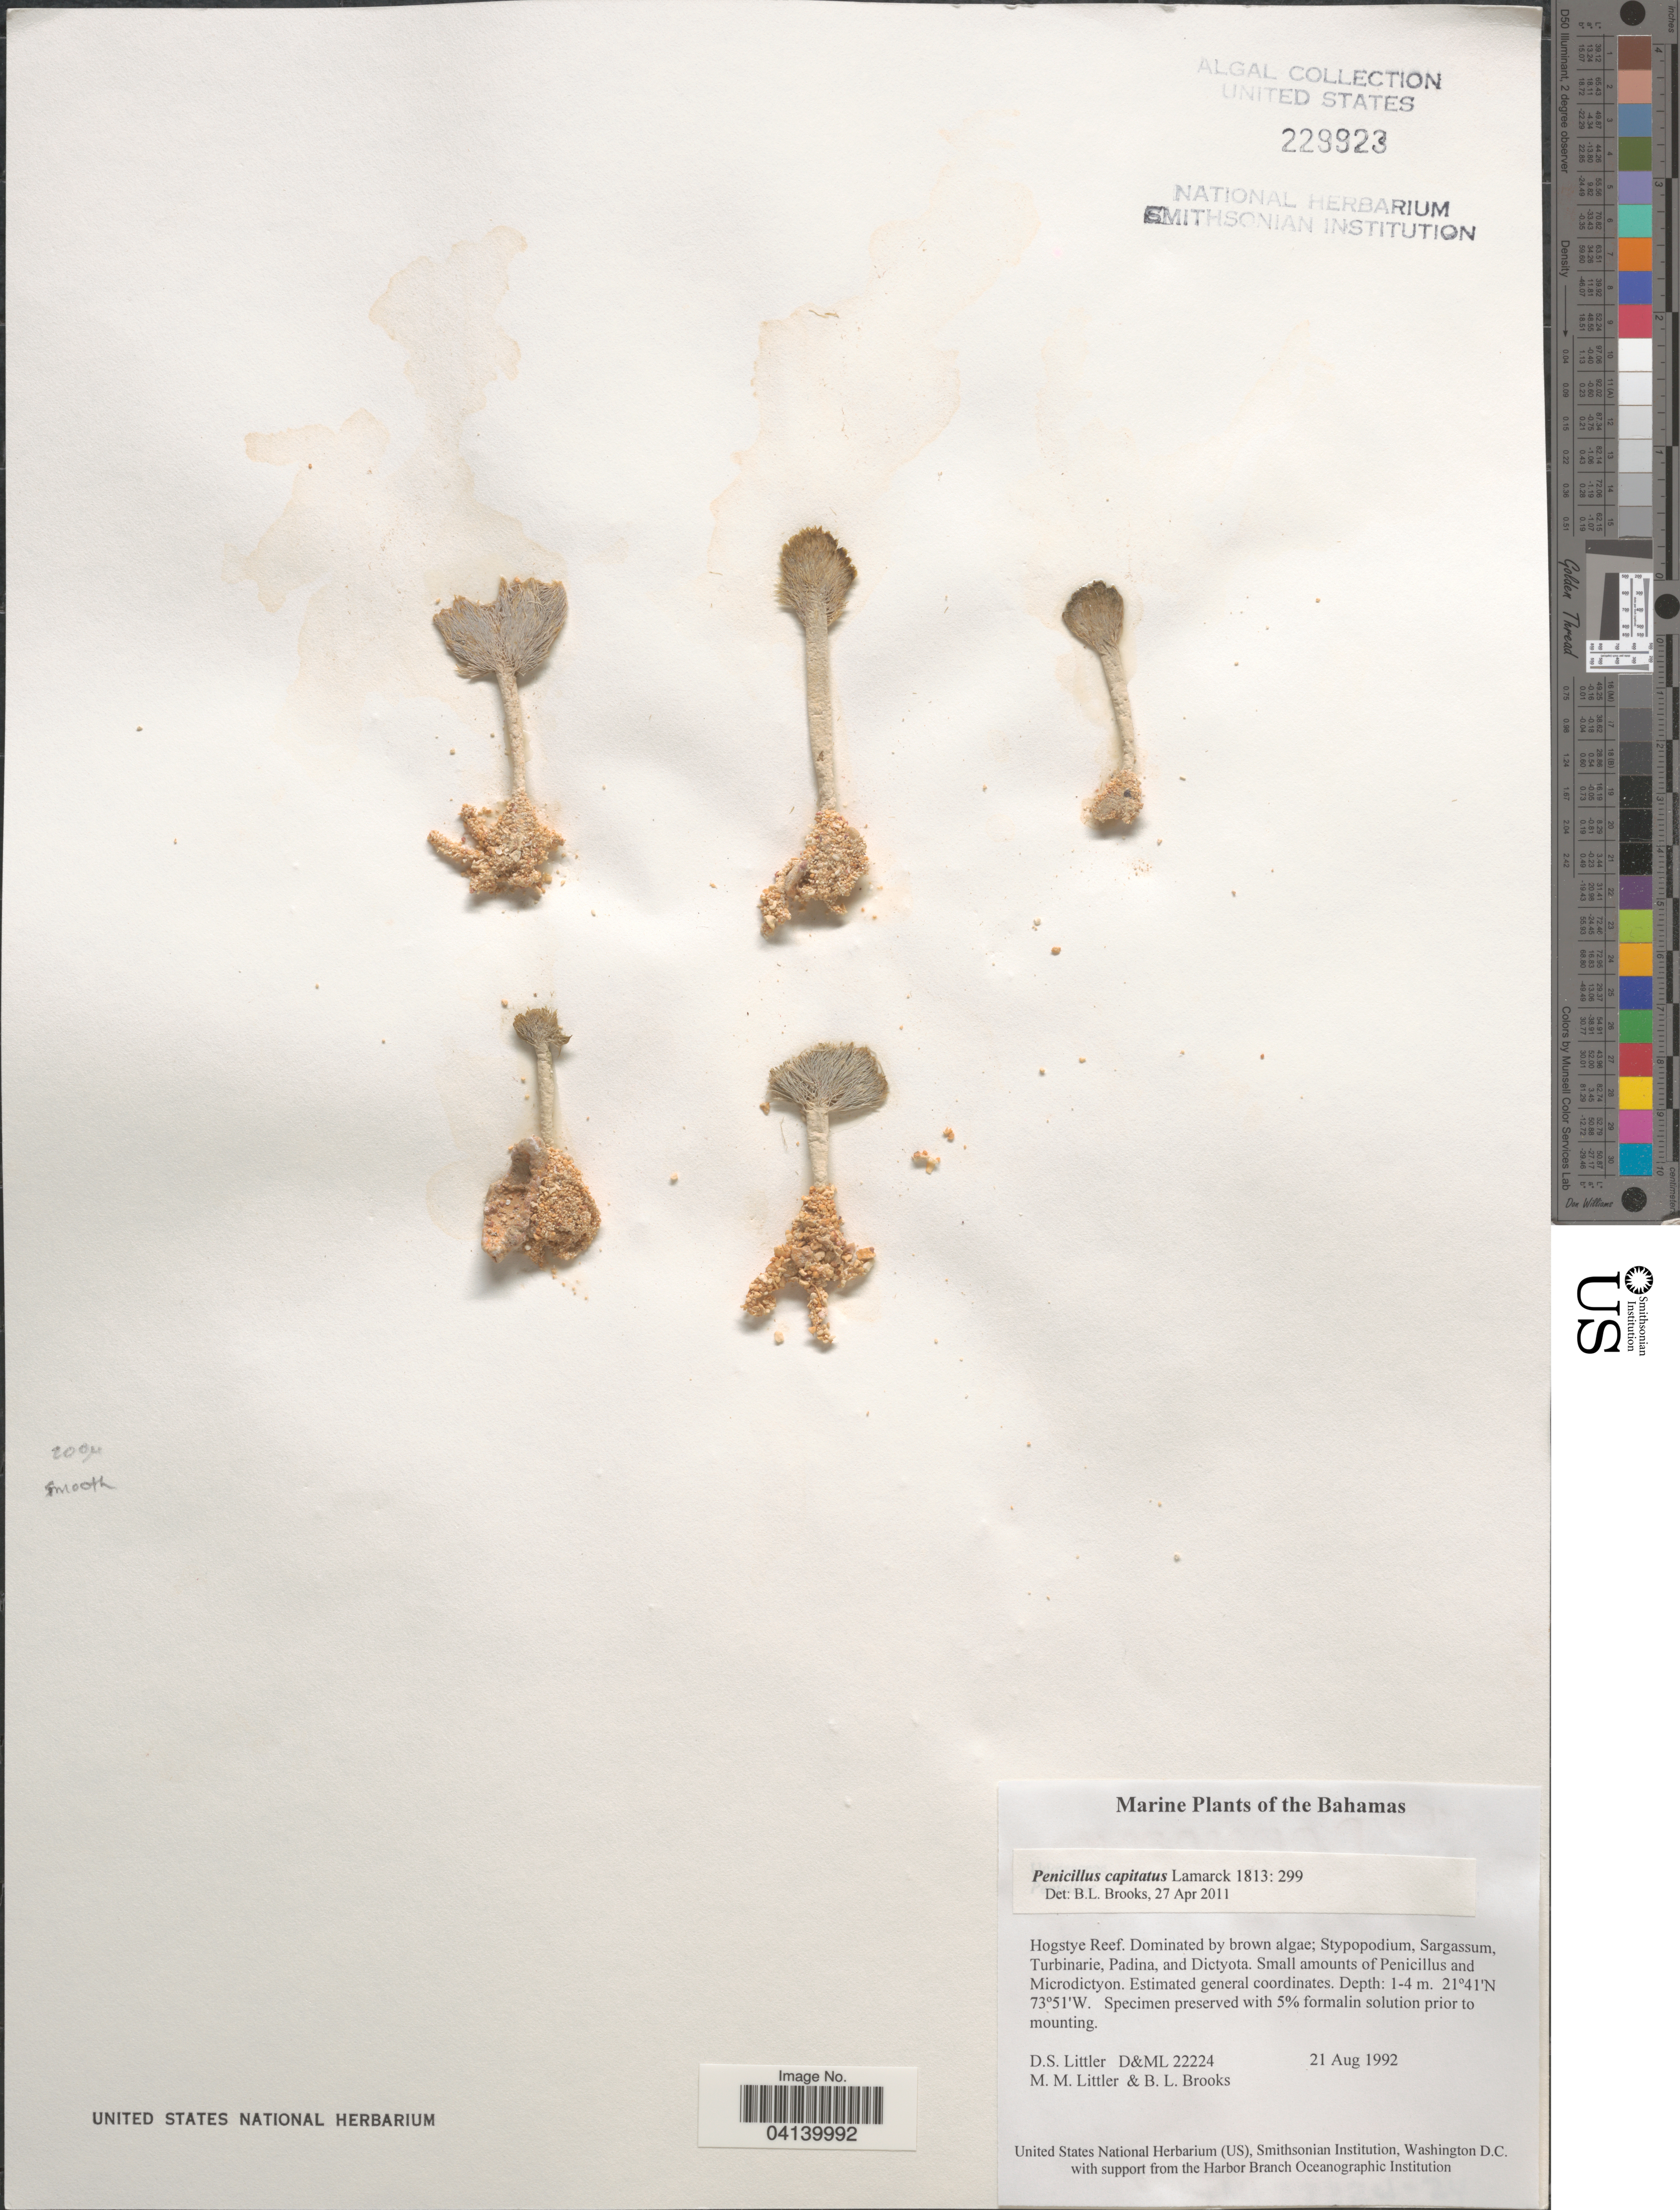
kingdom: Plantae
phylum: Chlorophyta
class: Ulvophyceae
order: Bryopsidales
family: Udoteaceae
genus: Penicillus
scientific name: Penicillus capitatus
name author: Lam.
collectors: D. S. Littler & B. Brooks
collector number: D&ML22224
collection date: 1992-08-21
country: Bahamas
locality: Hogstye Reef.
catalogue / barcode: US 229923